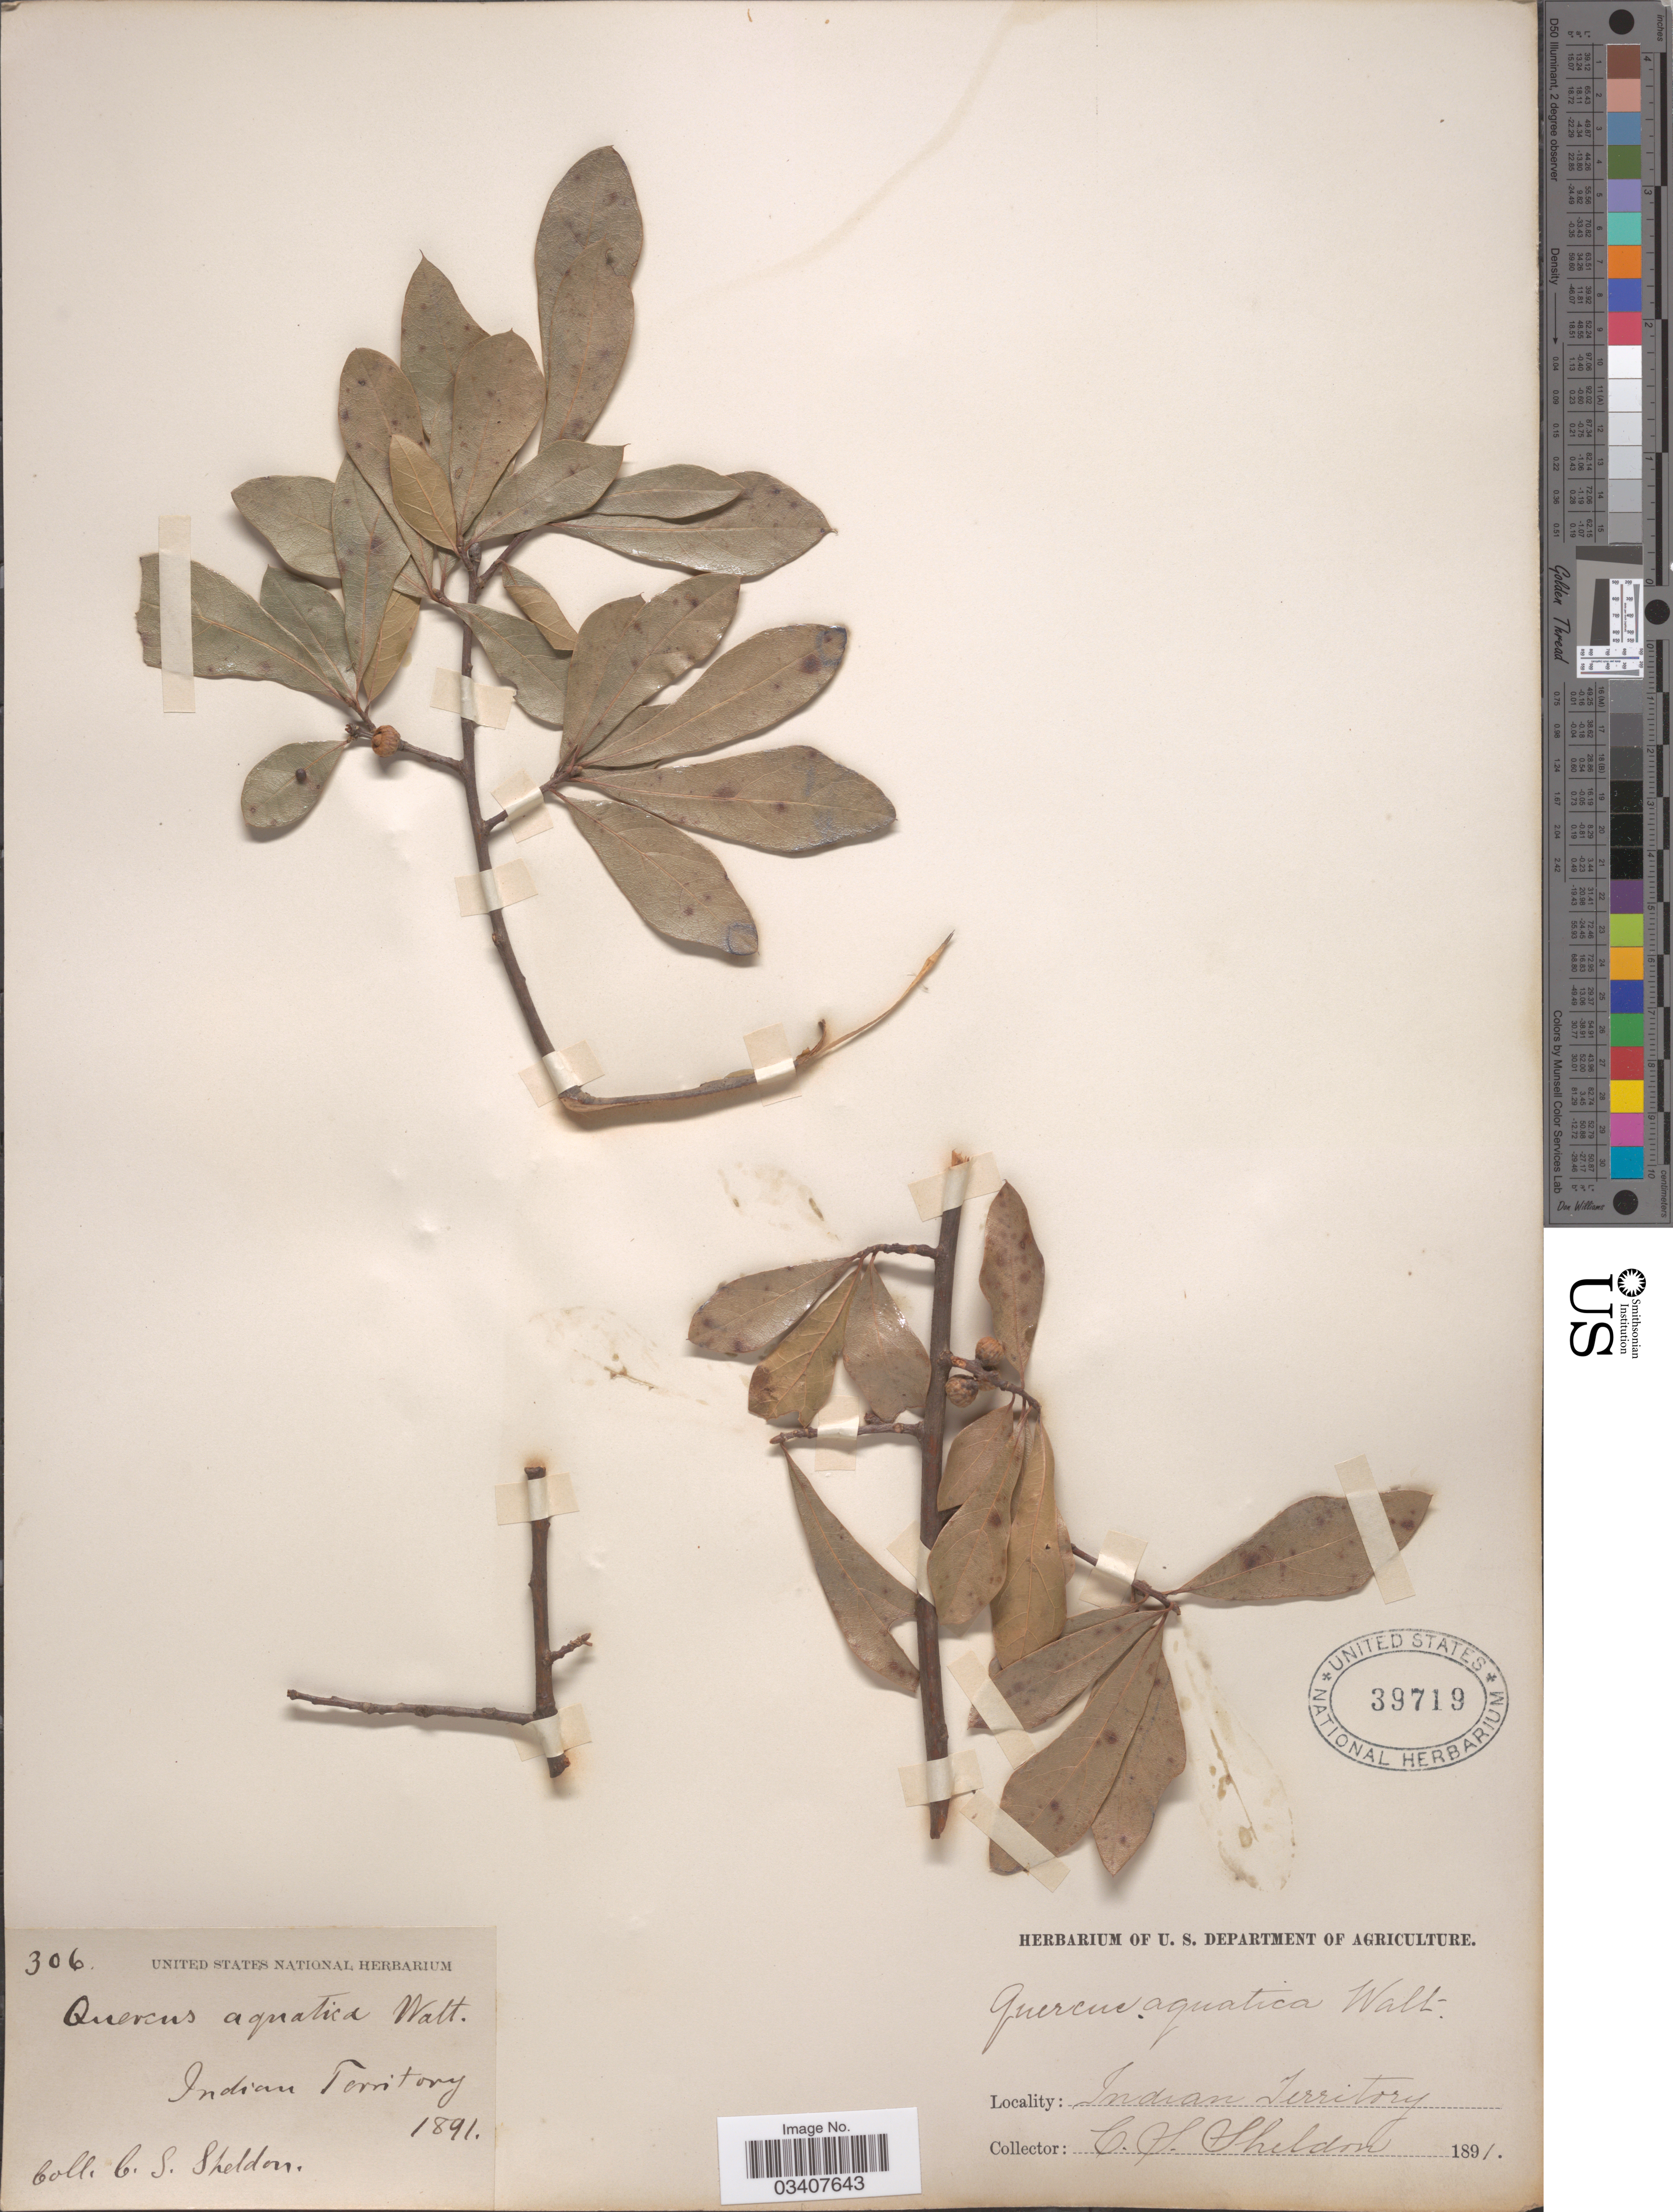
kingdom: Plantae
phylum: Tracheophyta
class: Magnoliopsida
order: Fagales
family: Fagaceae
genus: Quercus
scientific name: Quercus nigra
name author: L.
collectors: C. S. Sheldon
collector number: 306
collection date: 1891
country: United States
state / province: Oklahoma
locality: Indian Territory.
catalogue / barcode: US 39719